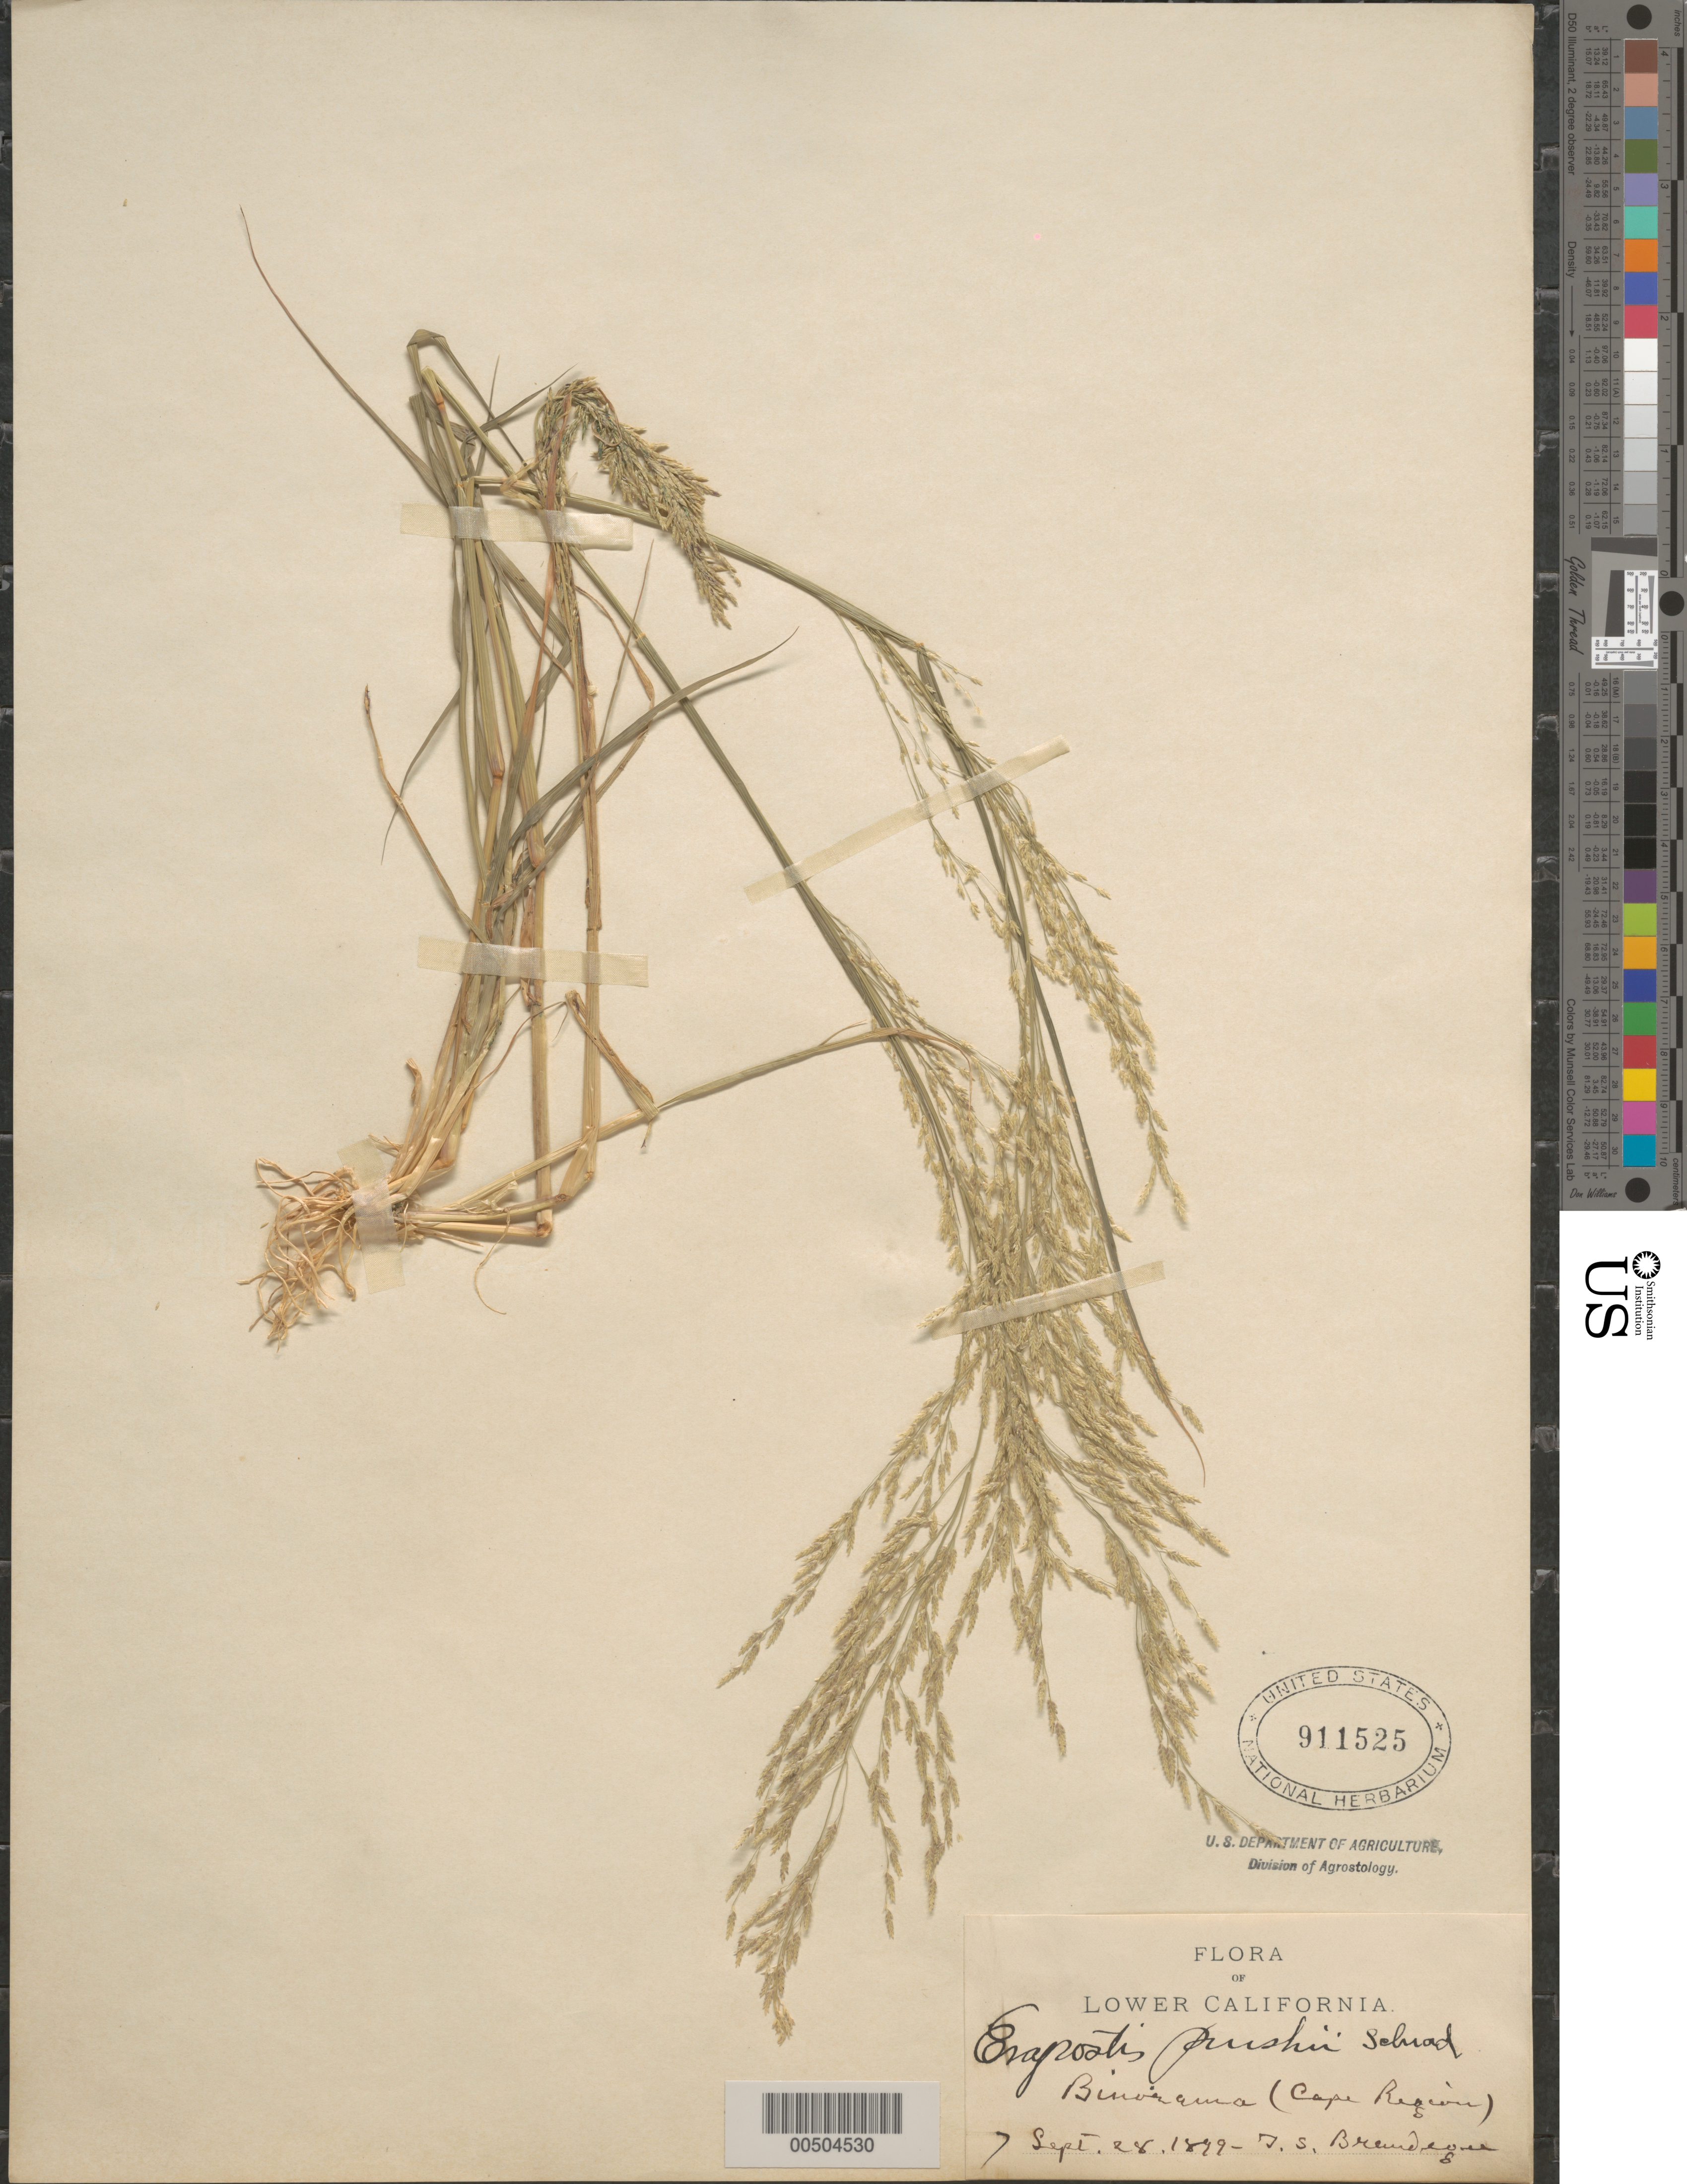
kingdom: Plantae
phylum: Tracheophyta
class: Liliopsida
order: Poales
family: Poaceae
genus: Eragrostis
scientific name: Eragrostis pectinacea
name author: (Michx.) Nees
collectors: T. S. Brandegee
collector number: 7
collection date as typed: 28 Sep 1899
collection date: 1899-09-28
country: Mexico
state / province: Baja California Sur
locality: Binueama [sp.], (Cape Region)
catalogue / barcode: US 911525